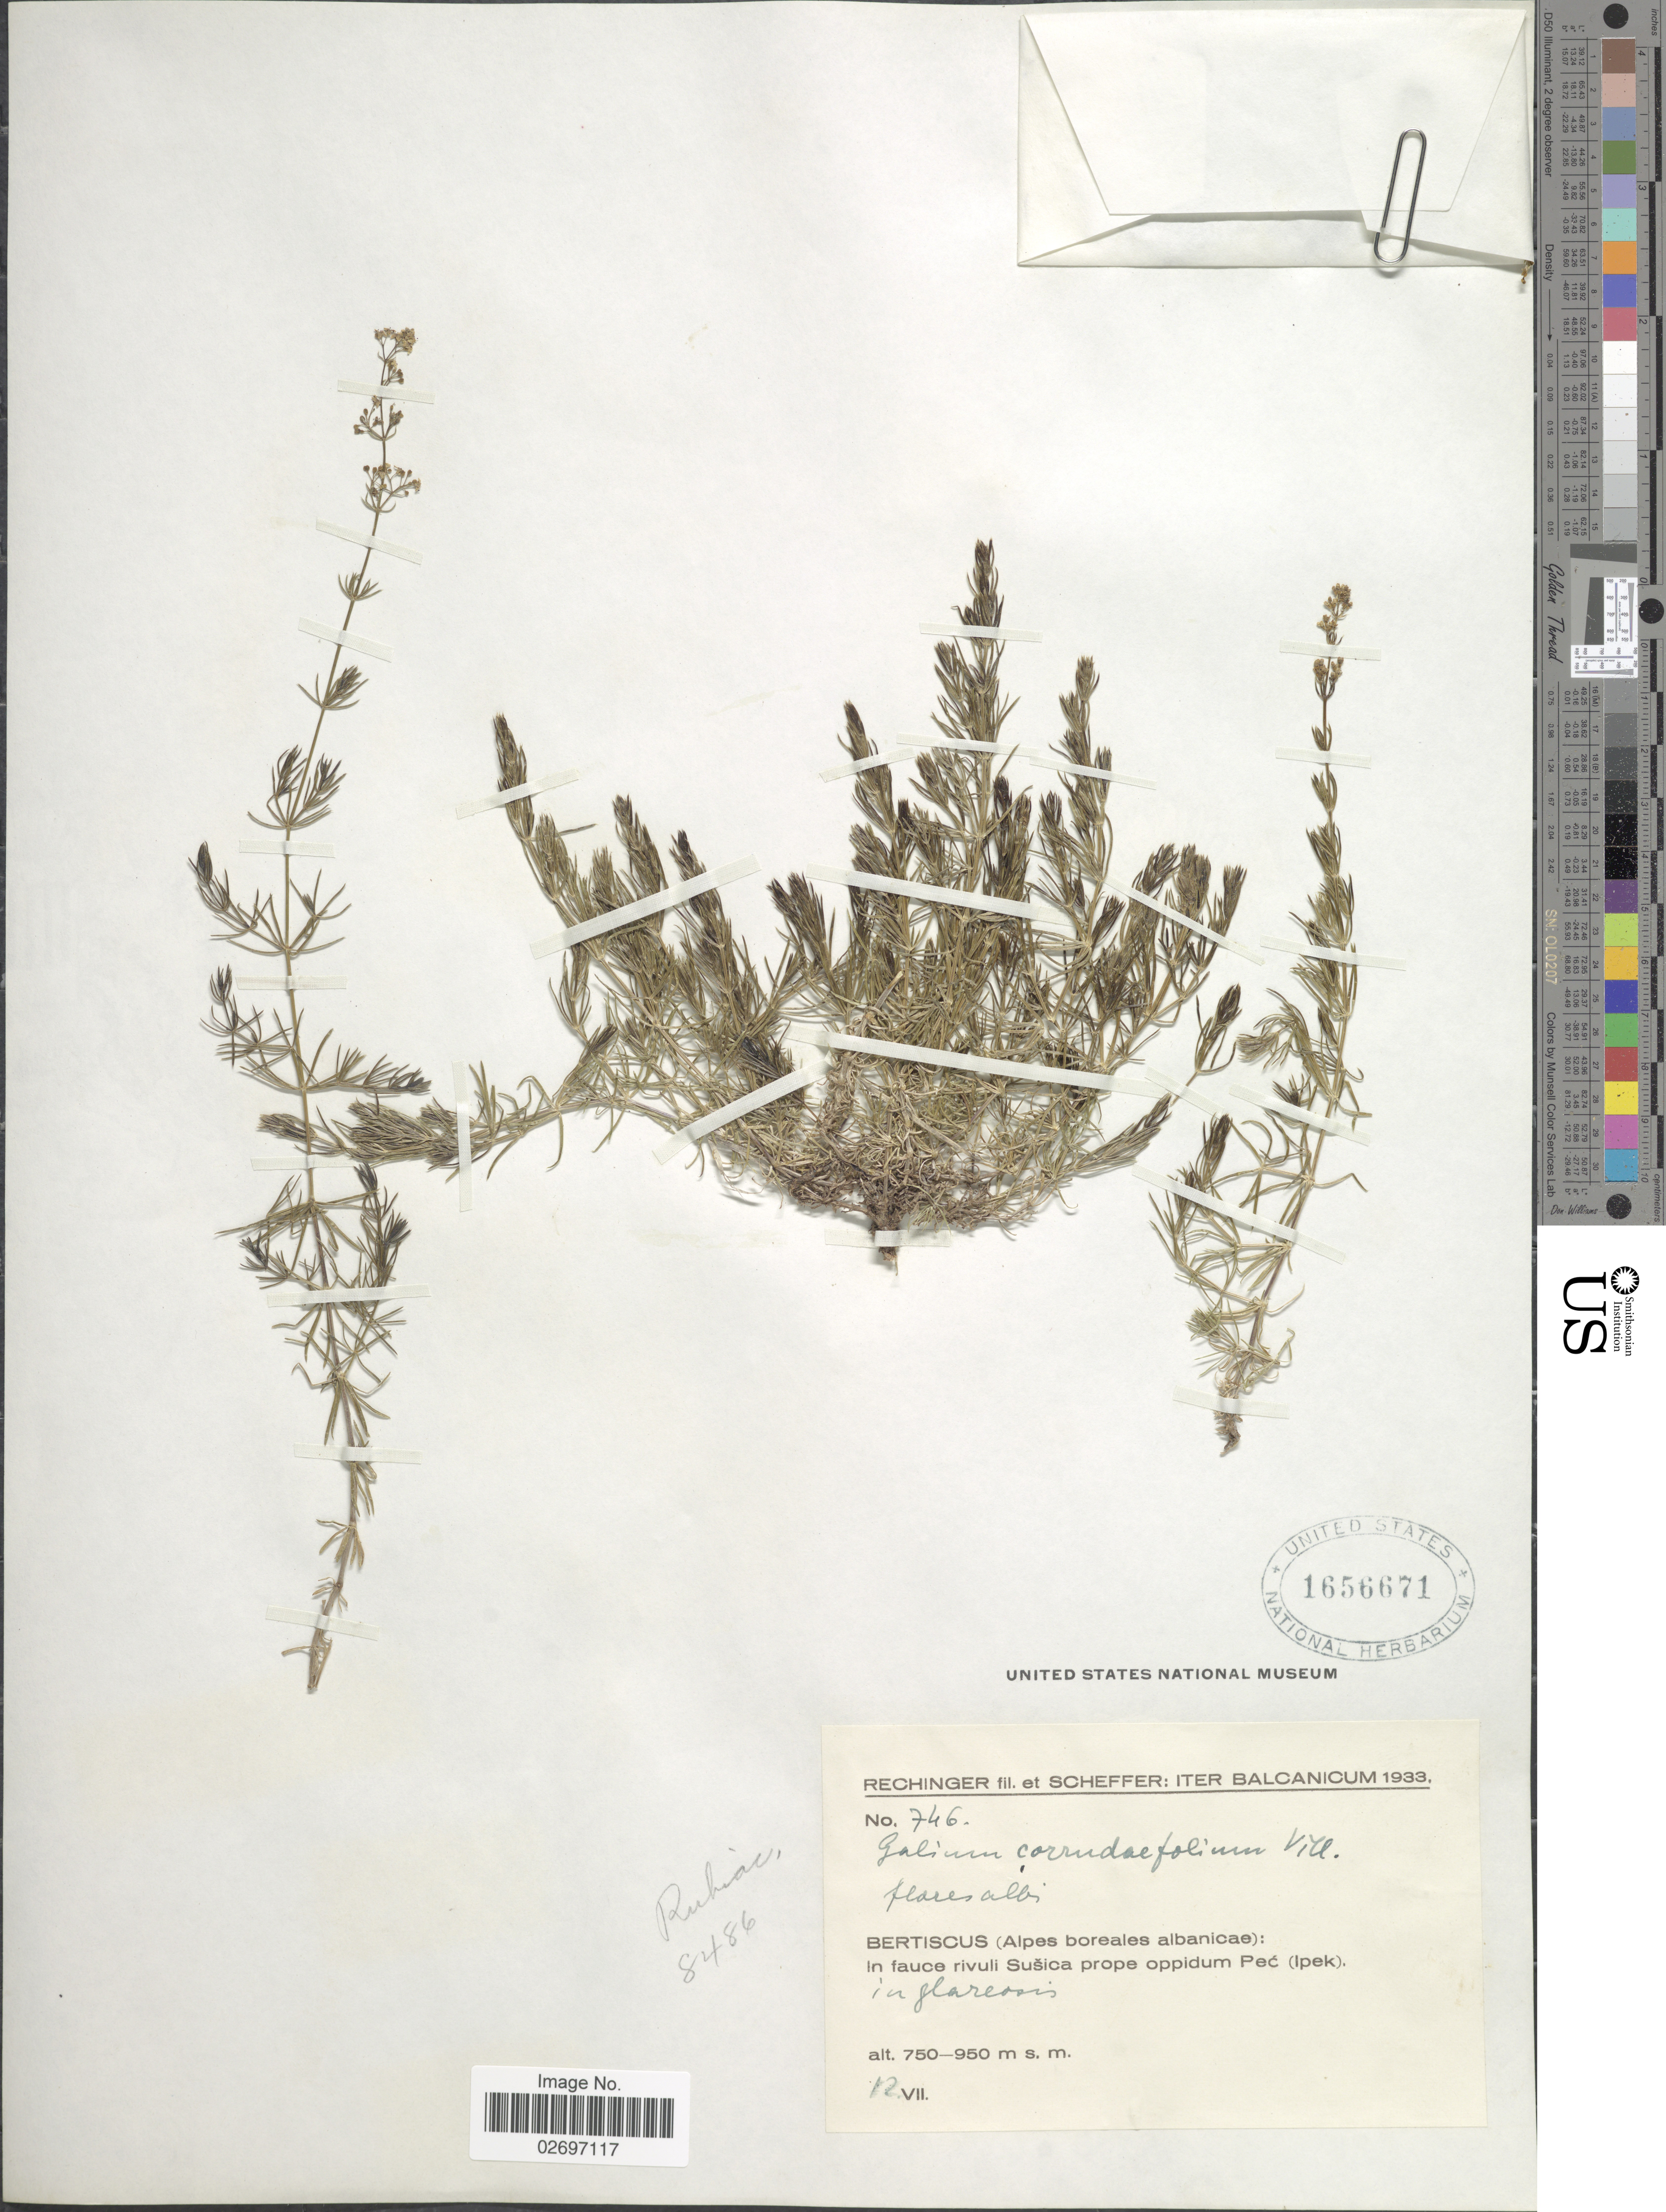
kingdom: Plantae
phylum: Tracheophyta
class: Magnoliopsida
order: Gentianales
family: Rubiaceae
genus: Galium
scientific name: Galium corrudaefolium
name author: Vill.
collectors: -- Rechinger & Scheffer, --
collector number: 746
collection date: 1933-07-12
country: Albania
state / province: Shkoder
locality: Balcanicum, Bertiscus (Alpes boreales albanicae): in fauce rivuli Susica prope oppidum Pec (Ipek)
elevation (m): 750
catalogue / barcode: US 1656671